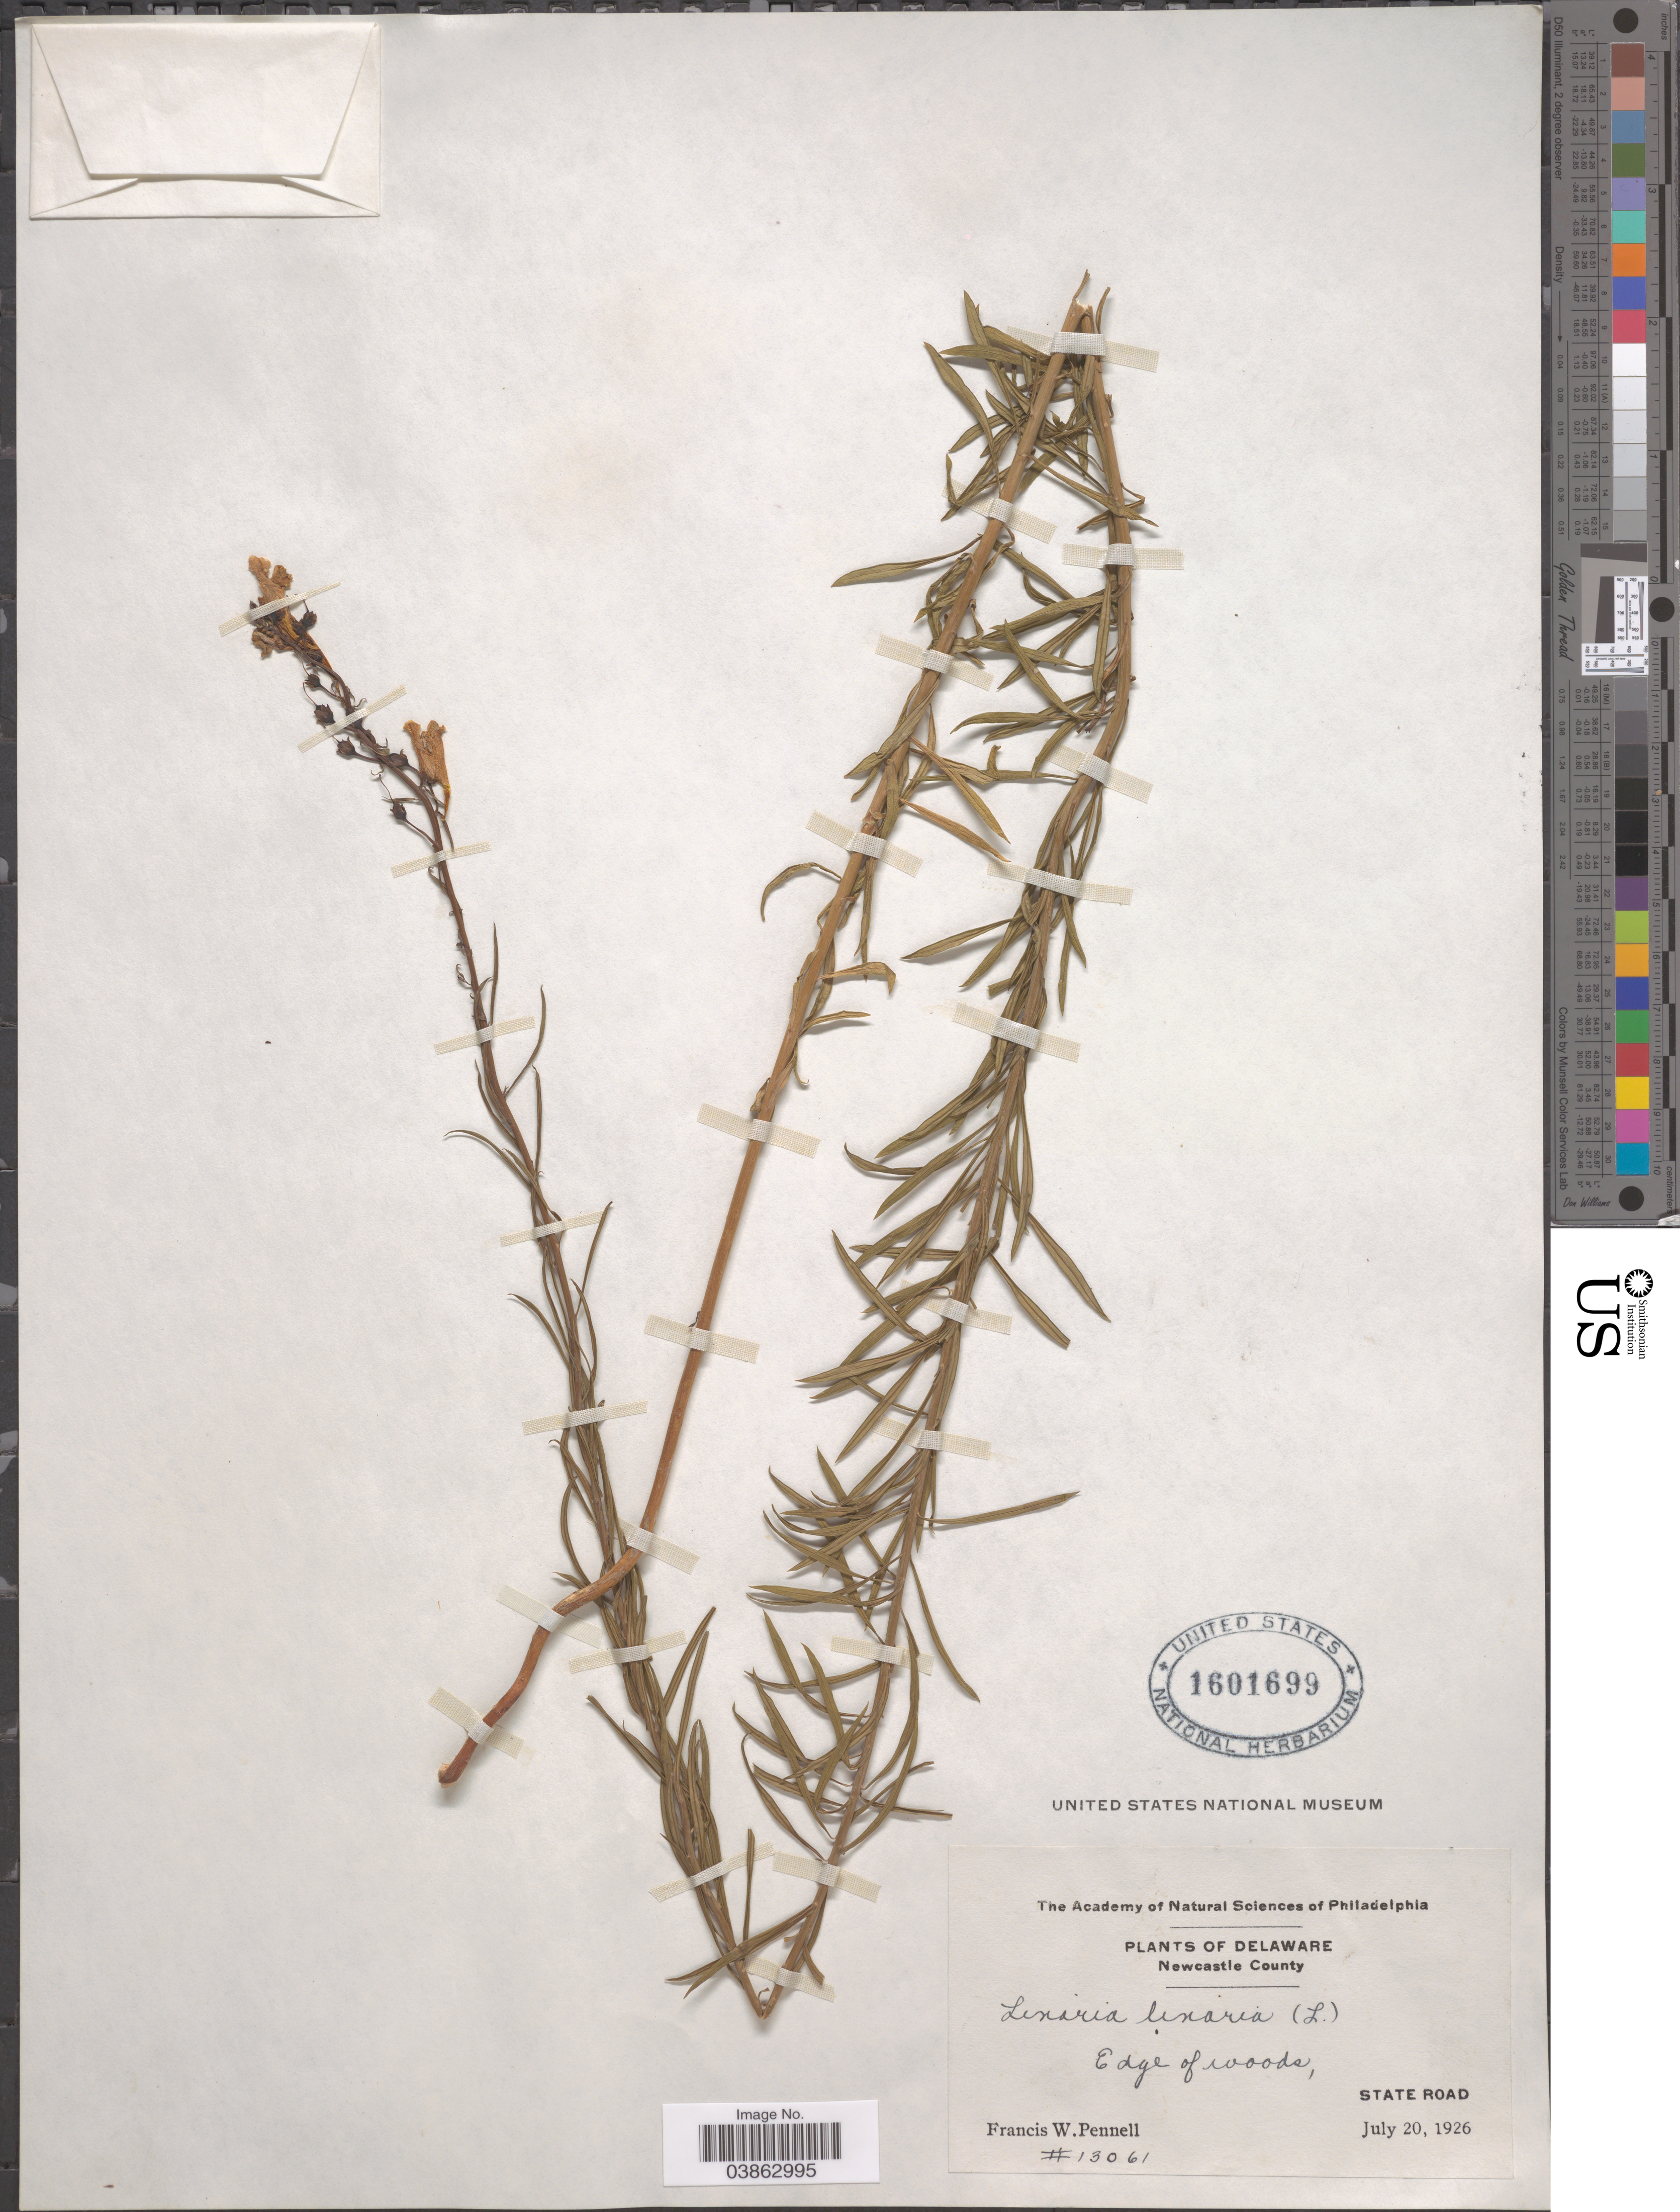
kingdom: Plantae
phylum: Tracheophyta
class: Magnoliopsida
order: Lamiales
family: Plantaginaceae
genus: Linaria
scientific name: Linaria vulgaris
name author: Mill.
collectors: F. W. Pennell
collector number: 13061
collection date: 1926-07-20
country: United States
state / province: Delaware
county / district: New Castle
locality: State Road.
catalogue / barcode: US 1601699